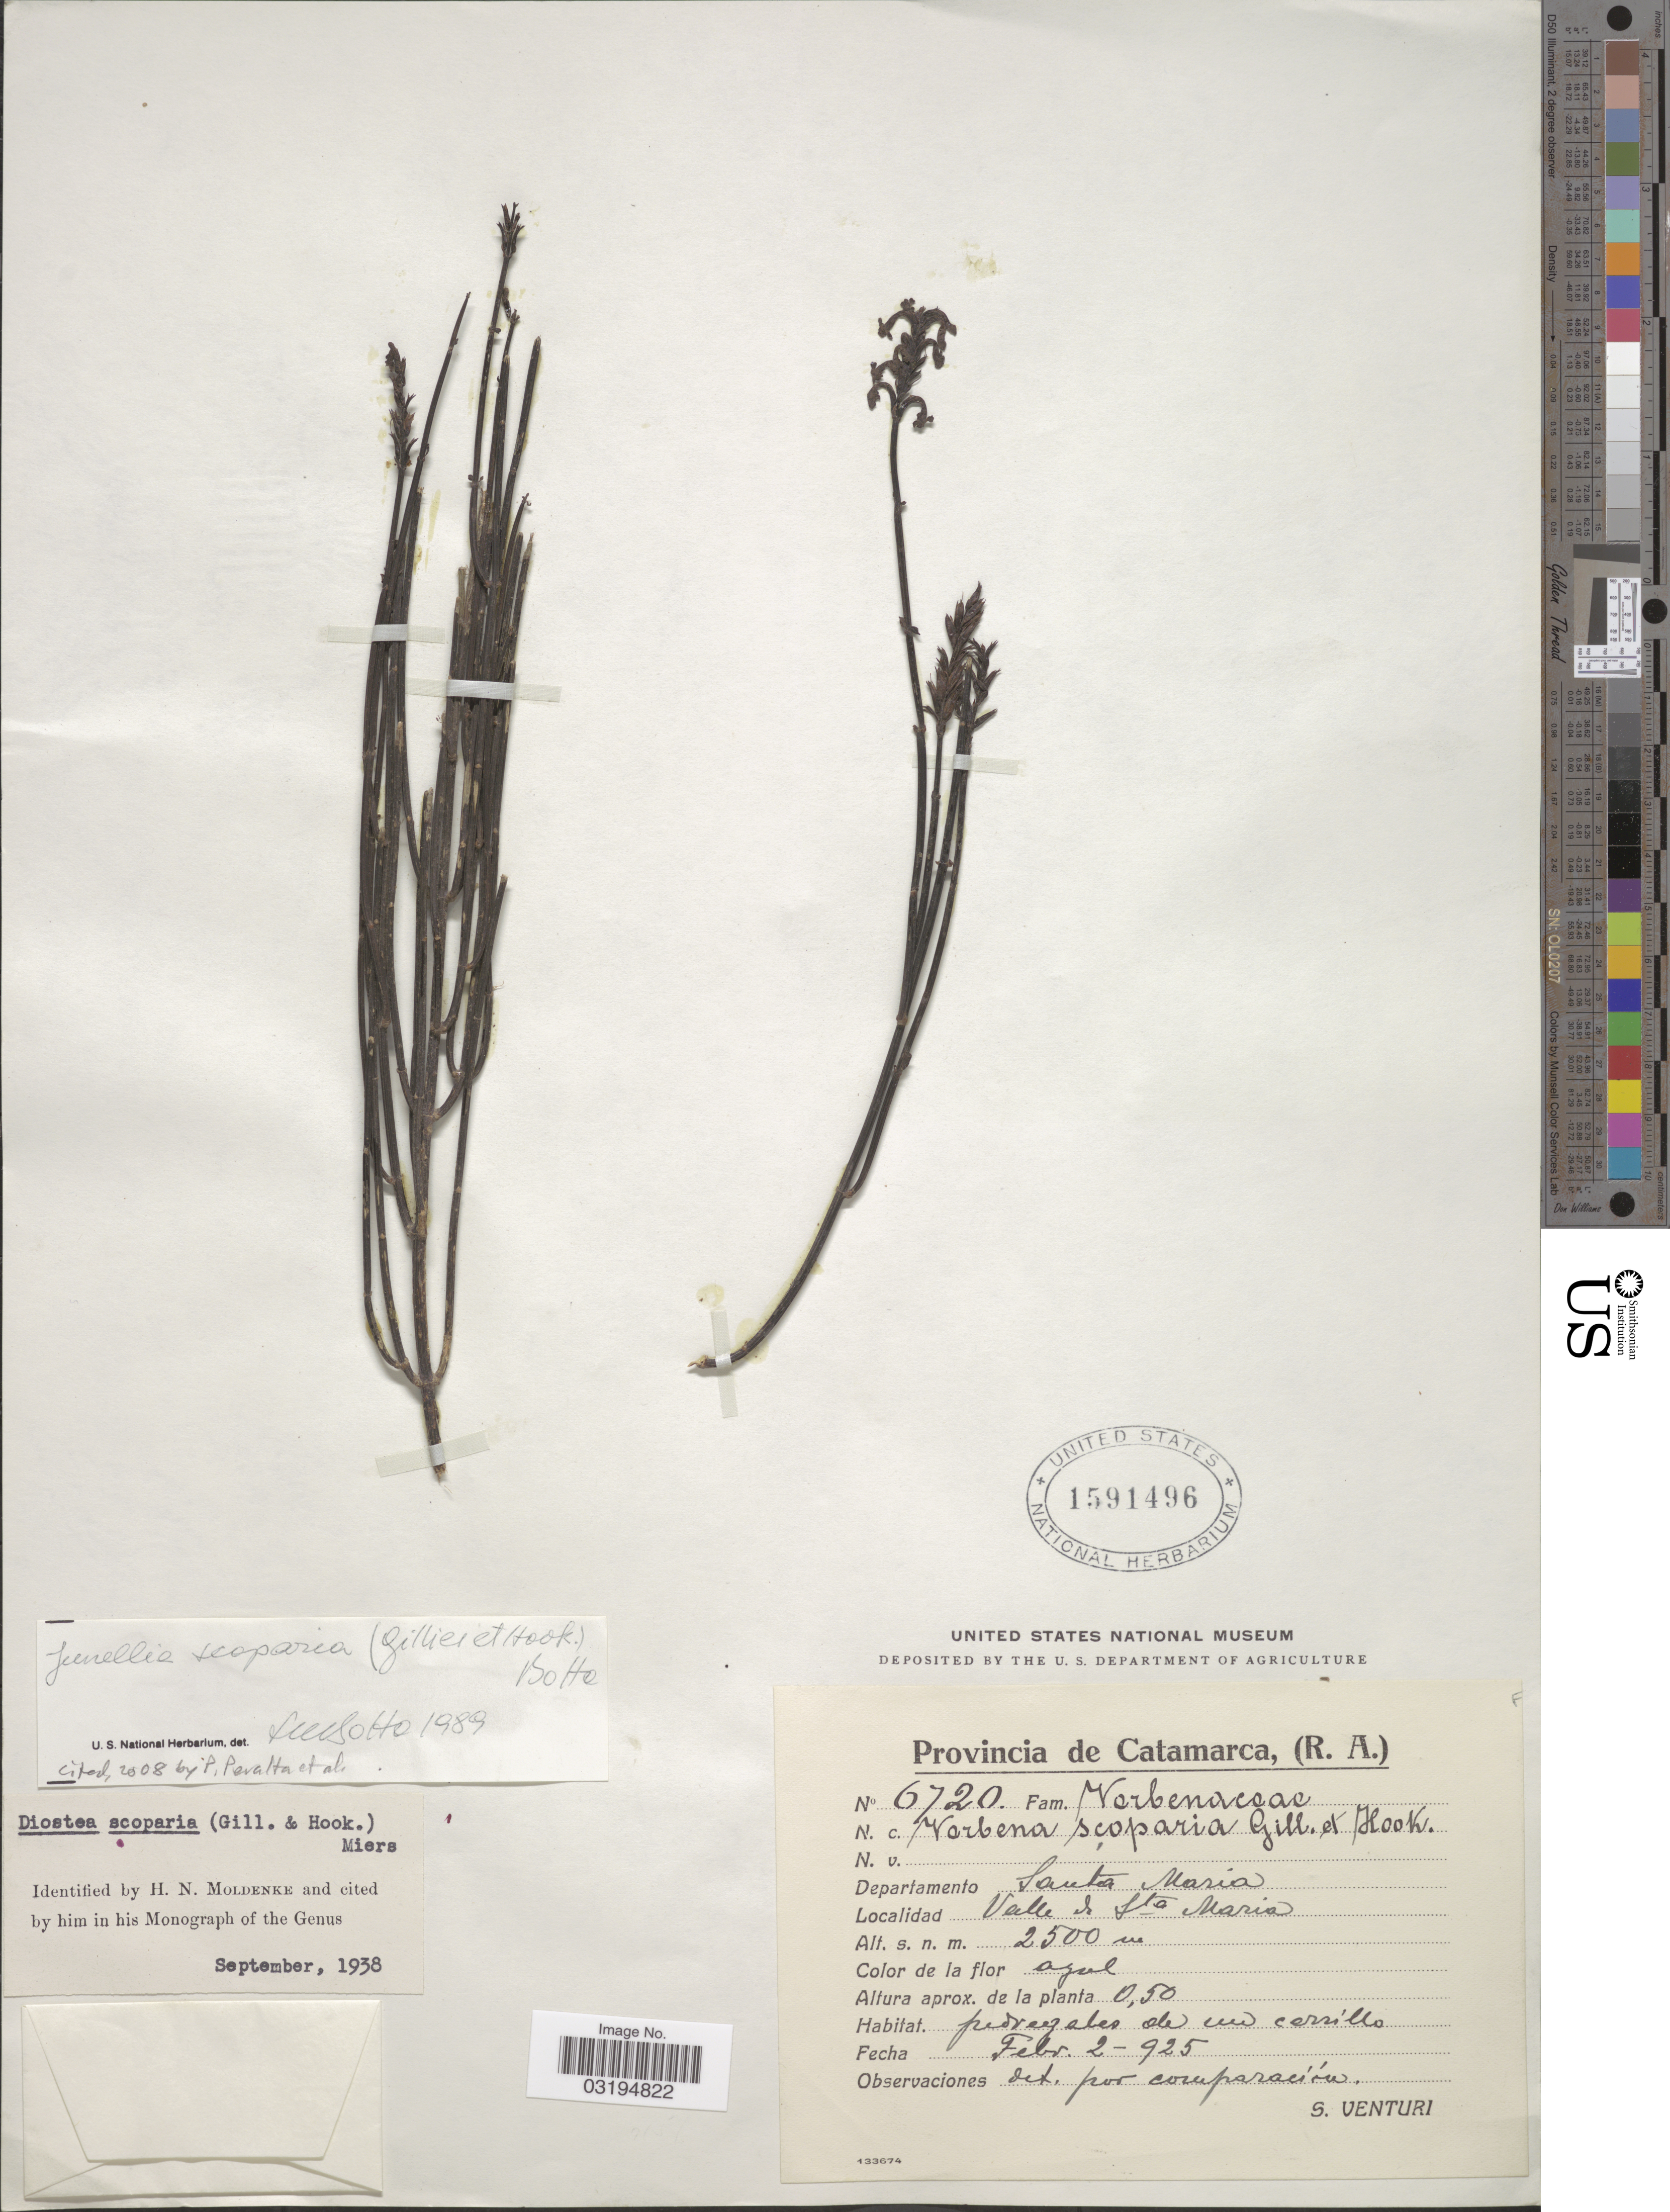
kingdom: Plantae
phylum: Tracheophyta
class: Magnoliopsida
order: Lamiales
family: Verbenaceae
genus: Junellia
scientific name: Junellia scoparia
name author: (Gillies & Hook.) Botta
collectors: S. Venturi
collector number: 6720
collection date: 1925-02-02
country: Argentina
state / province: Catamarca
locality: Departamento Santa Maria. Valle de Sta Maria.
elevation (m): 2500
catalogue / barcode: US 1591496